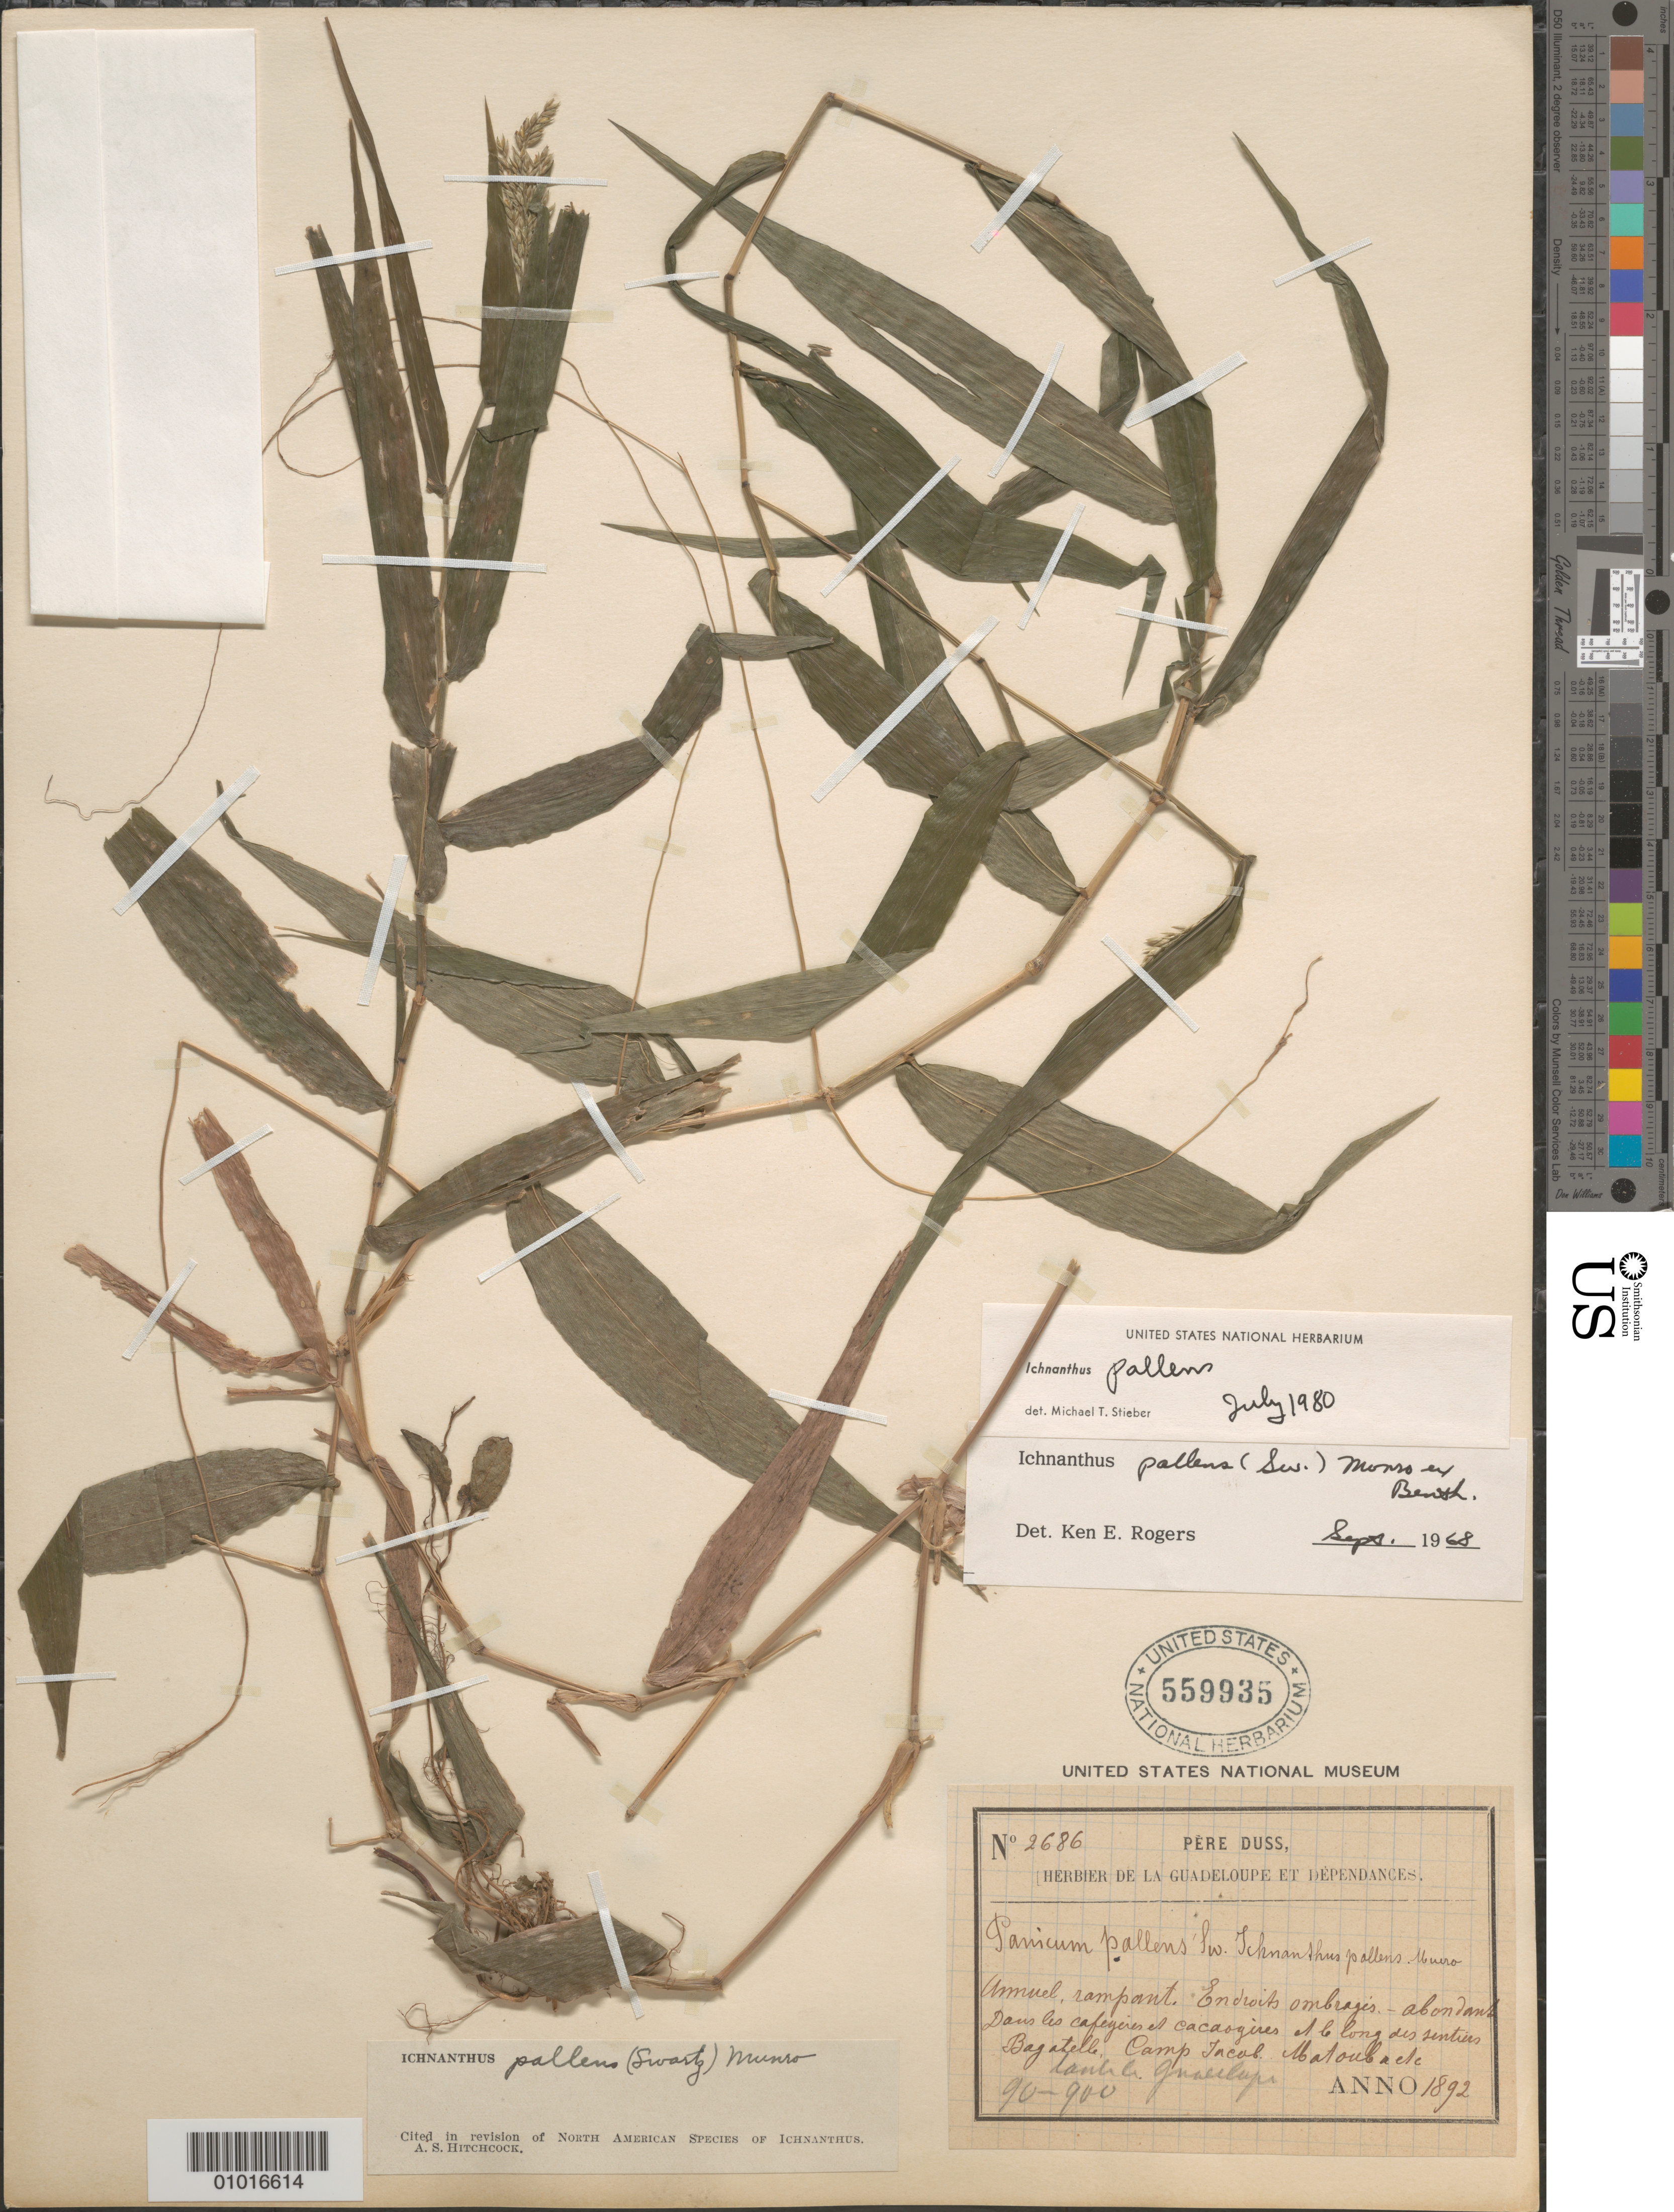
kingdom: Plantae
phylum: Tracheophyta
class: Liliopsida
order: Poales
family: Poaceae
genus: Ichnanthus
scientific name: Ichnanthus pallens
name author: (Sw.) Munro ex Benth.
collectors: Père Duss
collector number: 2686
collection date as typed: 01 Jan 1892 to 31 Dec 1892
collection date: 1892-01-01/1892-12-31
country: Guadeloupe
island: Basse Terre [Guadeloupe]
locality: Ammeul rampant. Endroids ambragis abondant. Bagatelle. Camp Jacob. Matouback.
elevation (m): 90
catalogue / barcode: US 559935